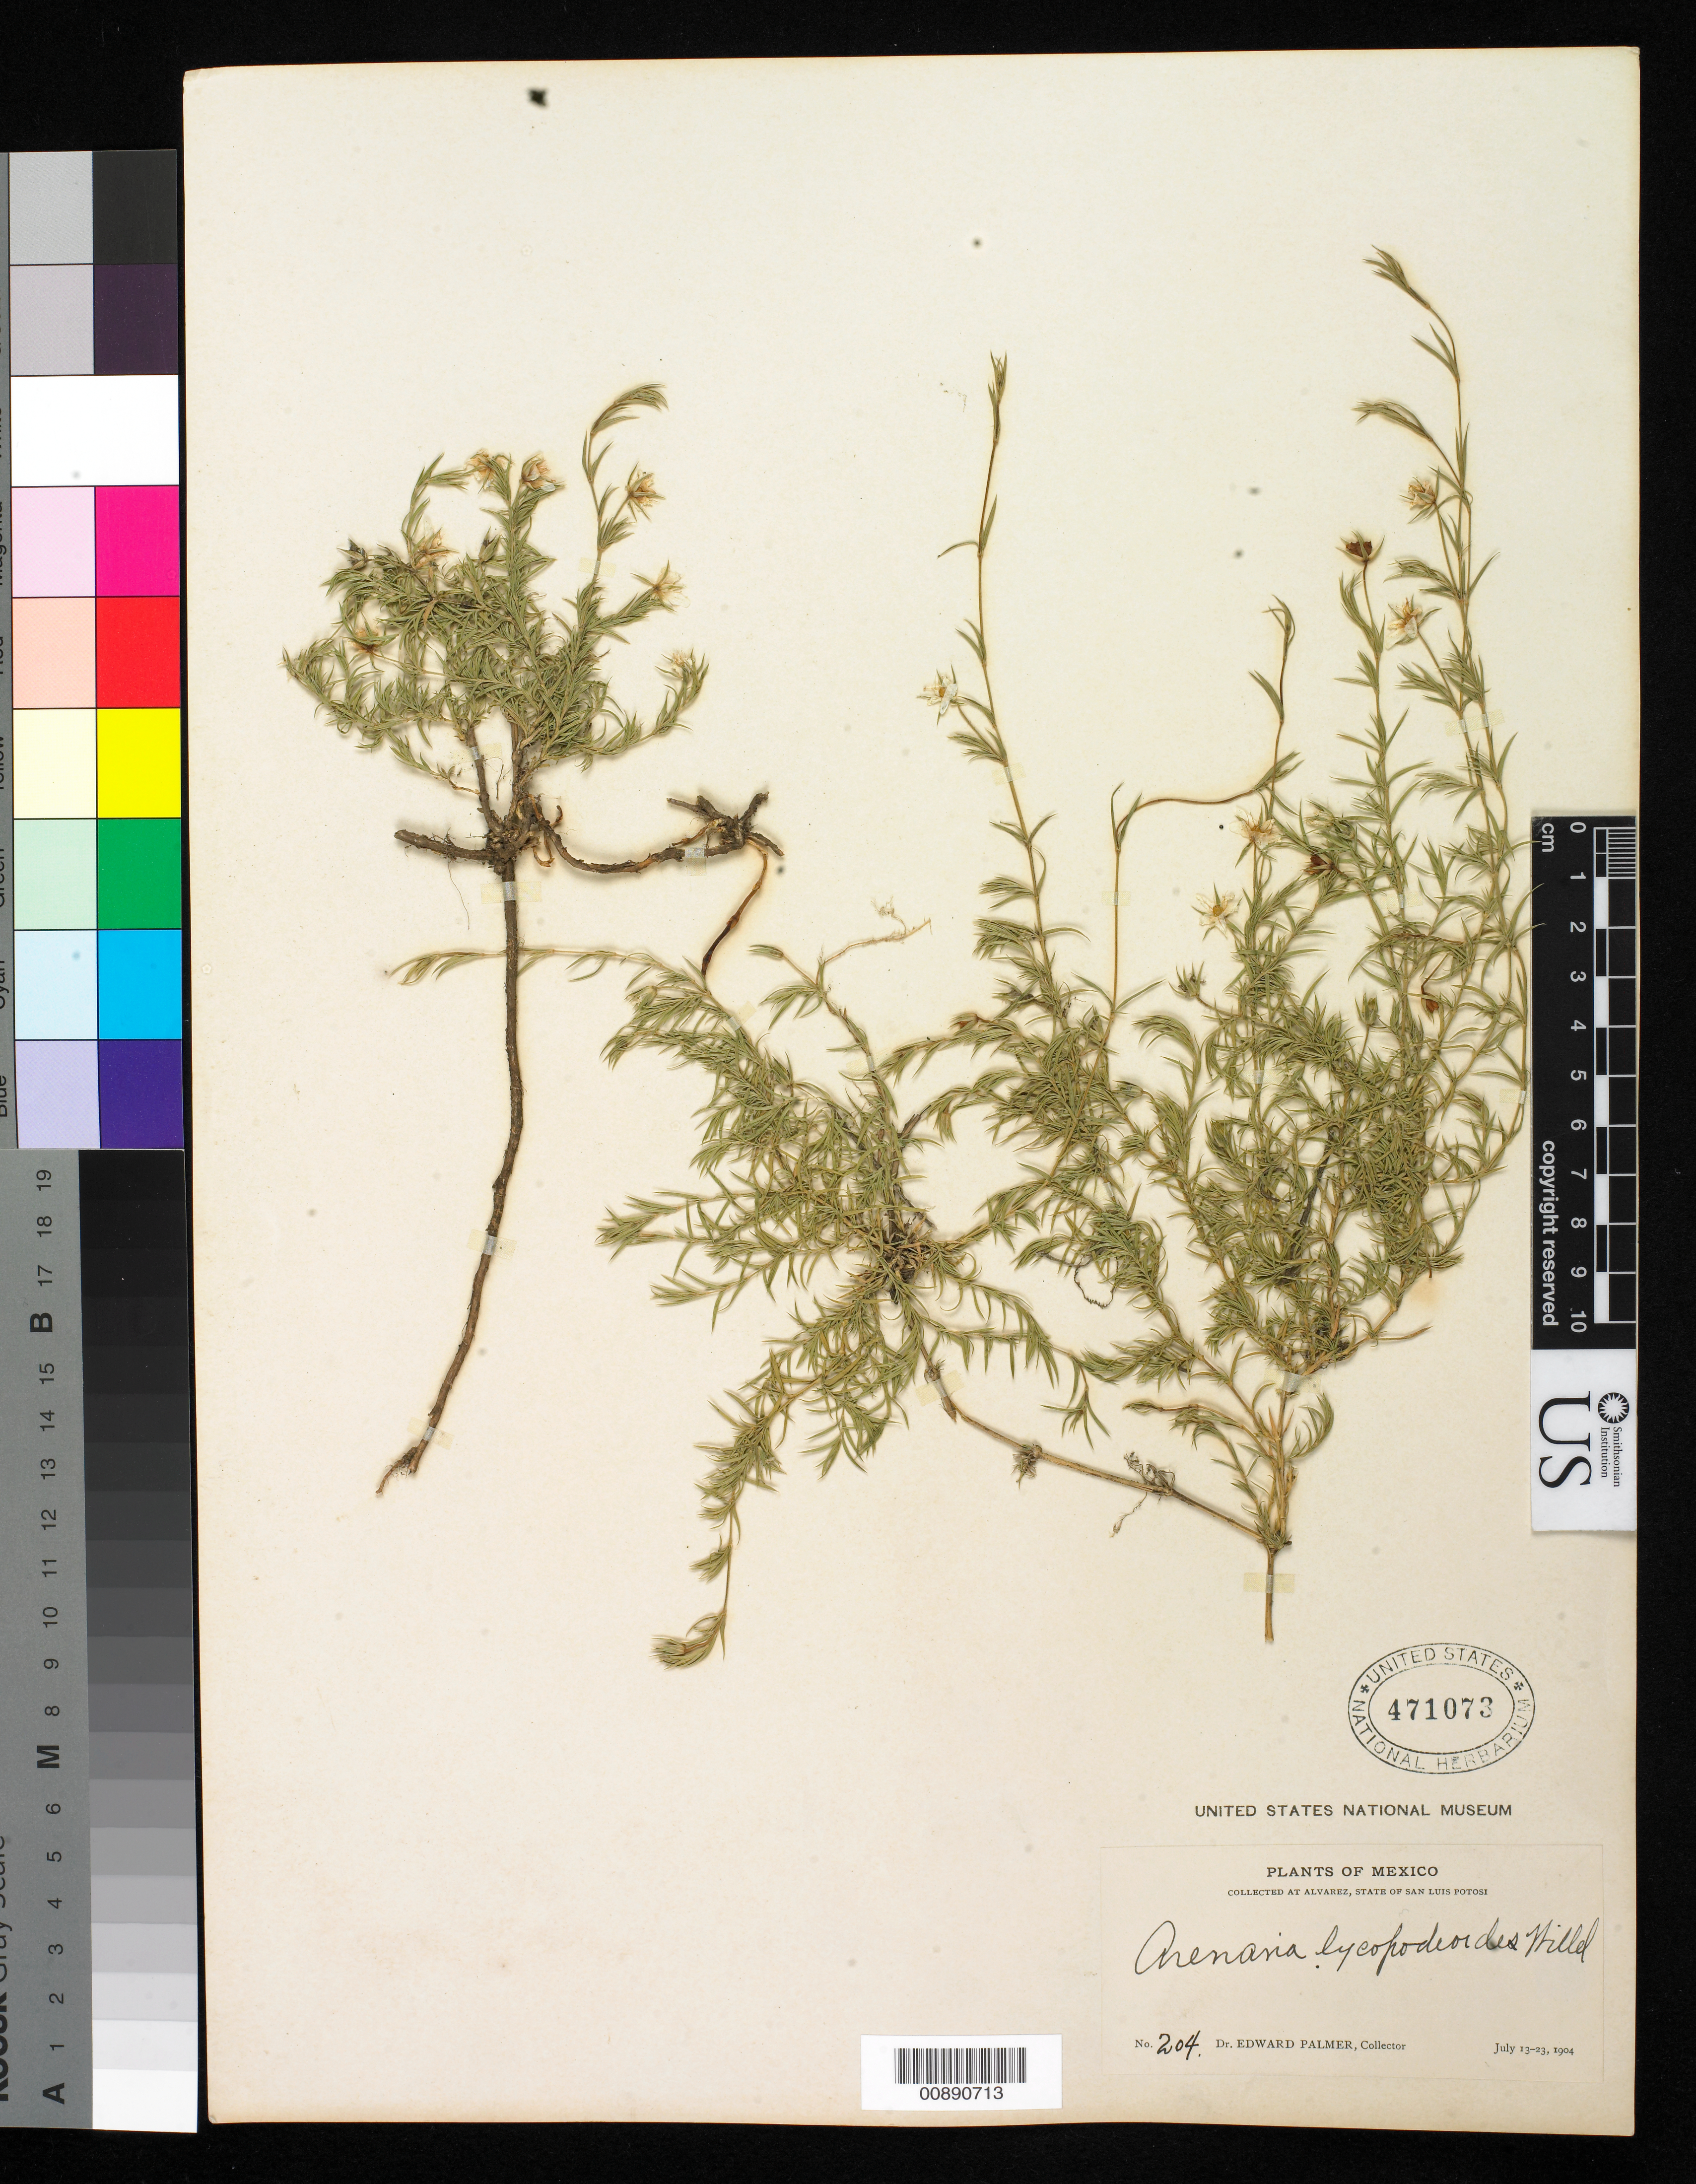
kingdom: Plantae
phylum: Tracheophyta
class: Magnoliopsida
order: Caryophyllales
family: Caryophyllaceae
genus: Arenaria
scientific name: Arenaria lycopodioides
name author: Willd. ex Schltdl.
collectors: E. Palmer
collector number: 204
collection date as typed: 13 Jul 1904 to 23 Jul 1904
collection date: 1904-07-13/1904-07-23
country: Mexico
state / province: San Luis Potosí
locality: Alvarez, San Luis Potosí.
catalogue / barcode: US 471073